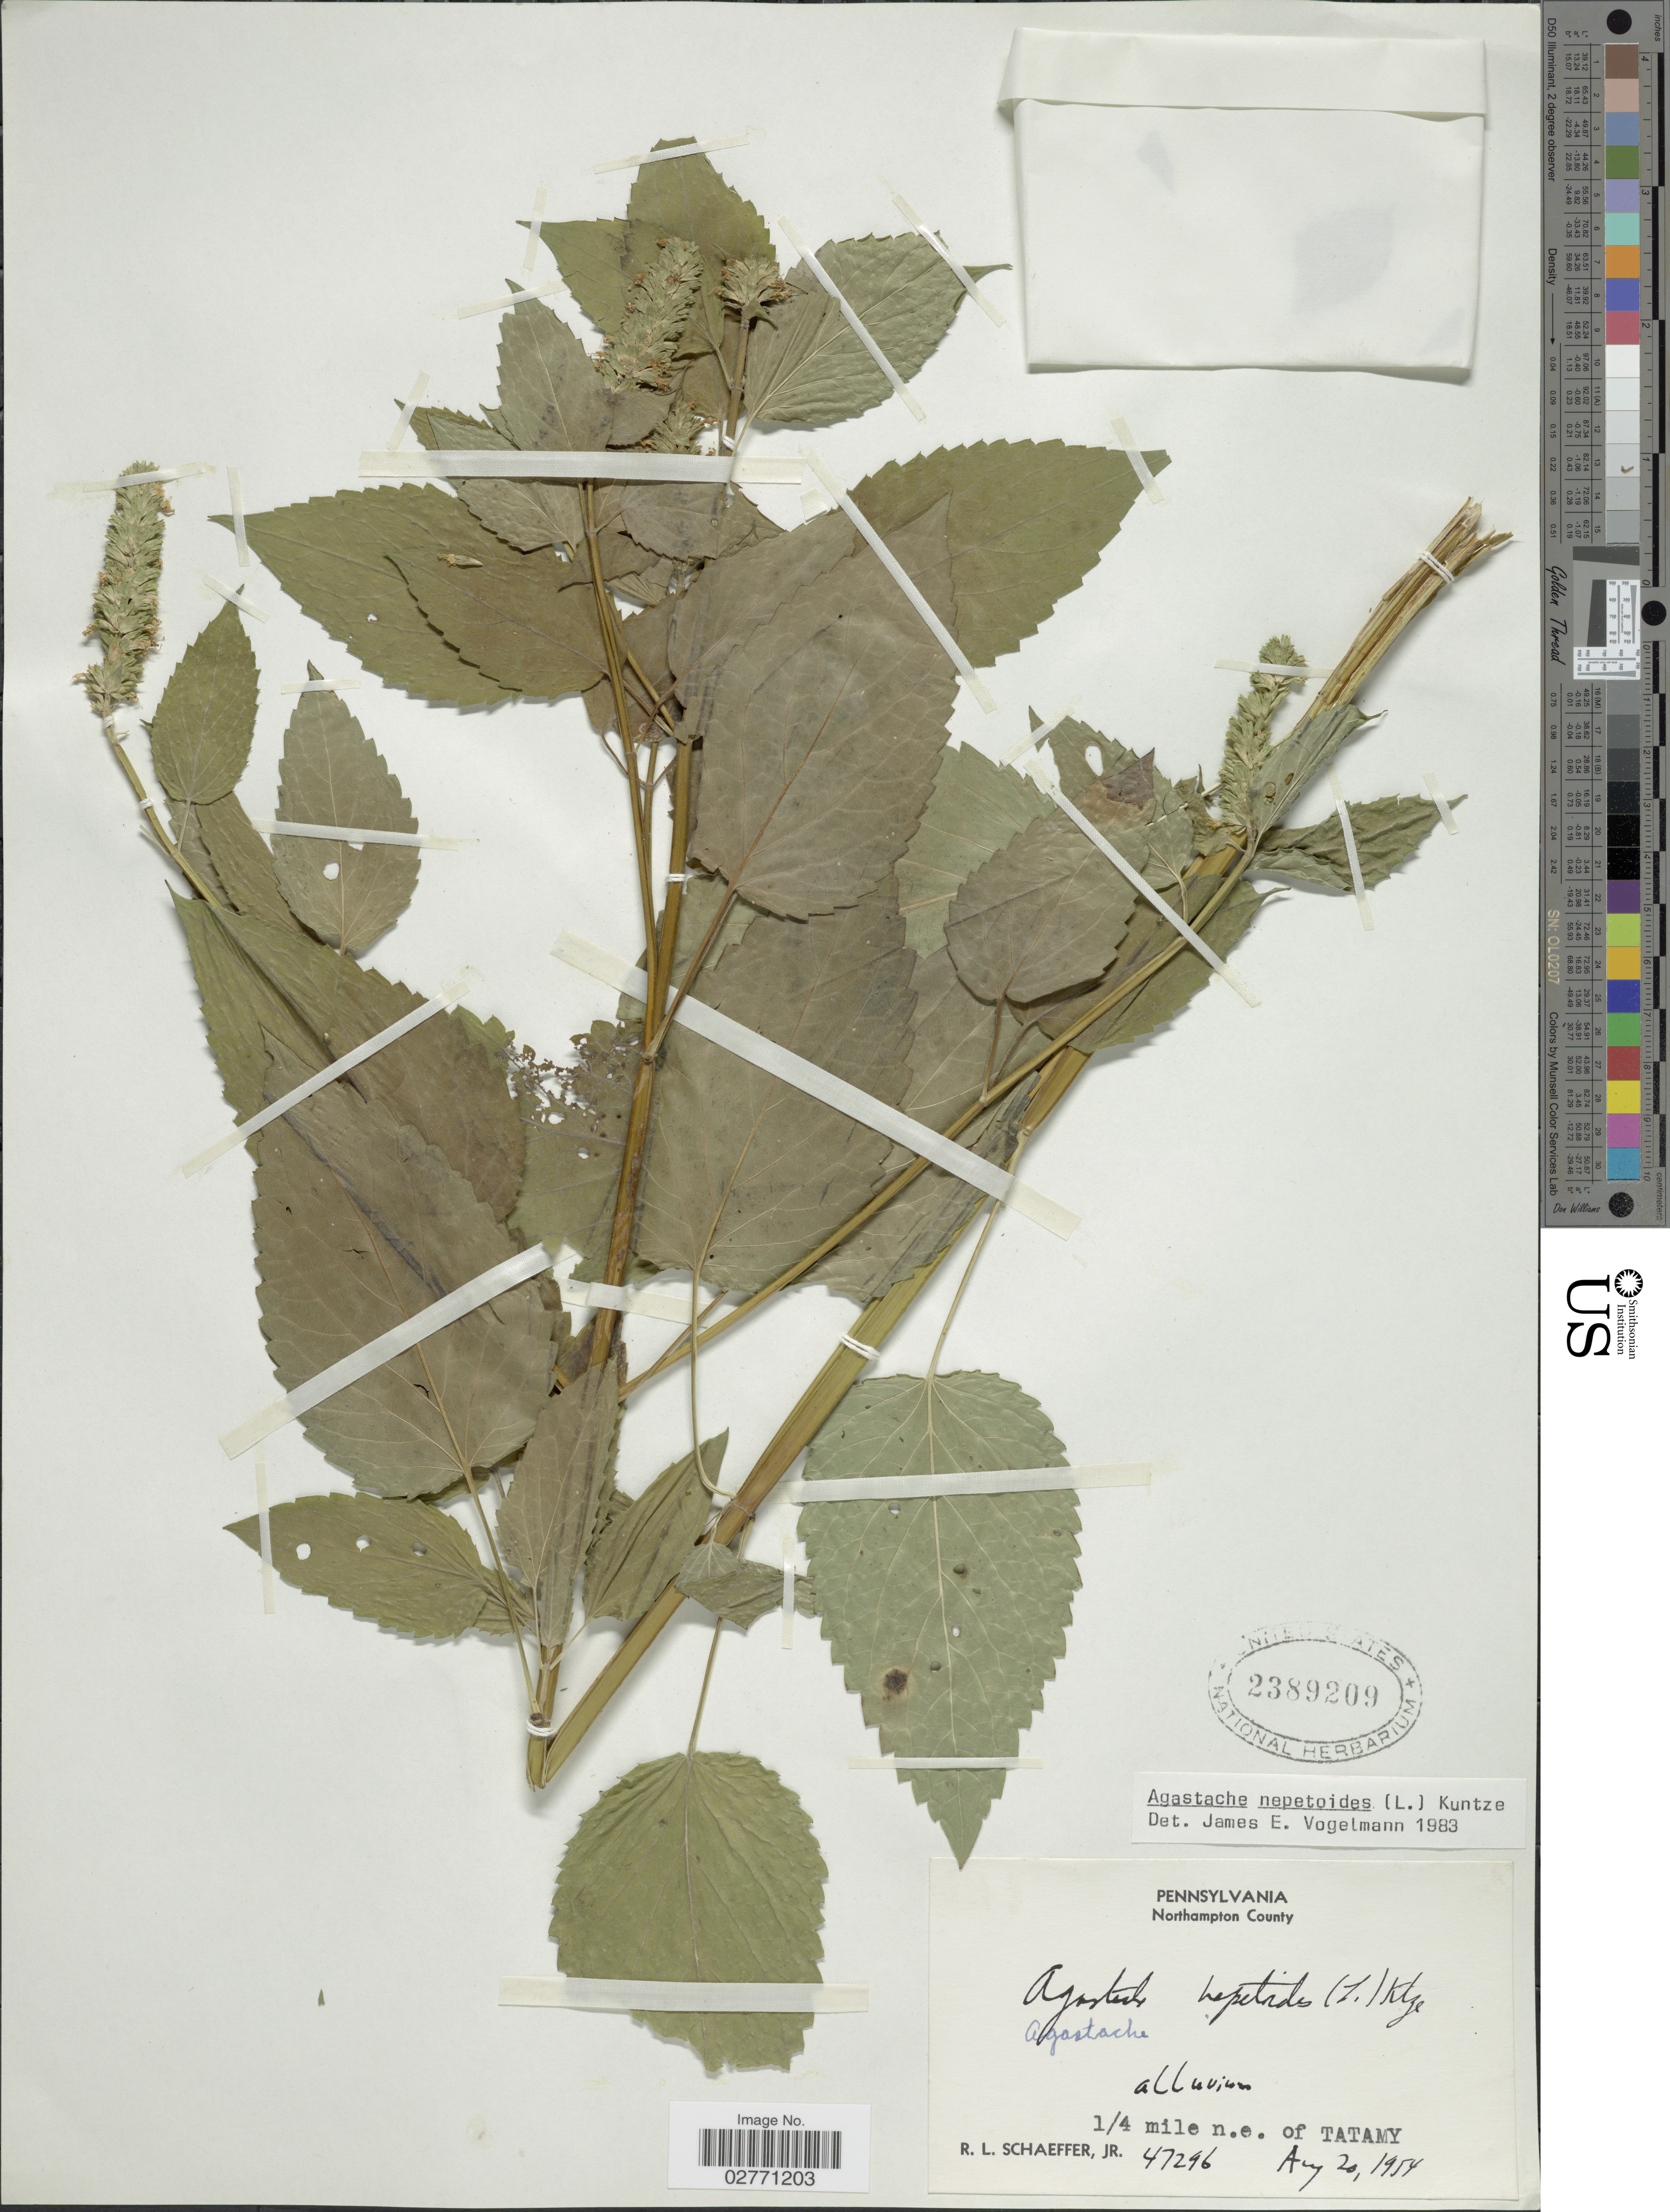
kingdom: Plantae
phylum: Tracheophyta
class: Magnoliopsida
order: Lamiales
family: Lamiaceae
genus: Agastache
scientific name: Agastache nepetoides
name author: (L.) Kuntze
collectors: R. L. Schaeffer Jr.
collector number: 47296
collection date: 1954-08-20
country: United States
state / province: Pennsylvania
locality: Northampton County. 1/4 mile n.e. of Tatamy.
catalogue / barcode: US 2389209